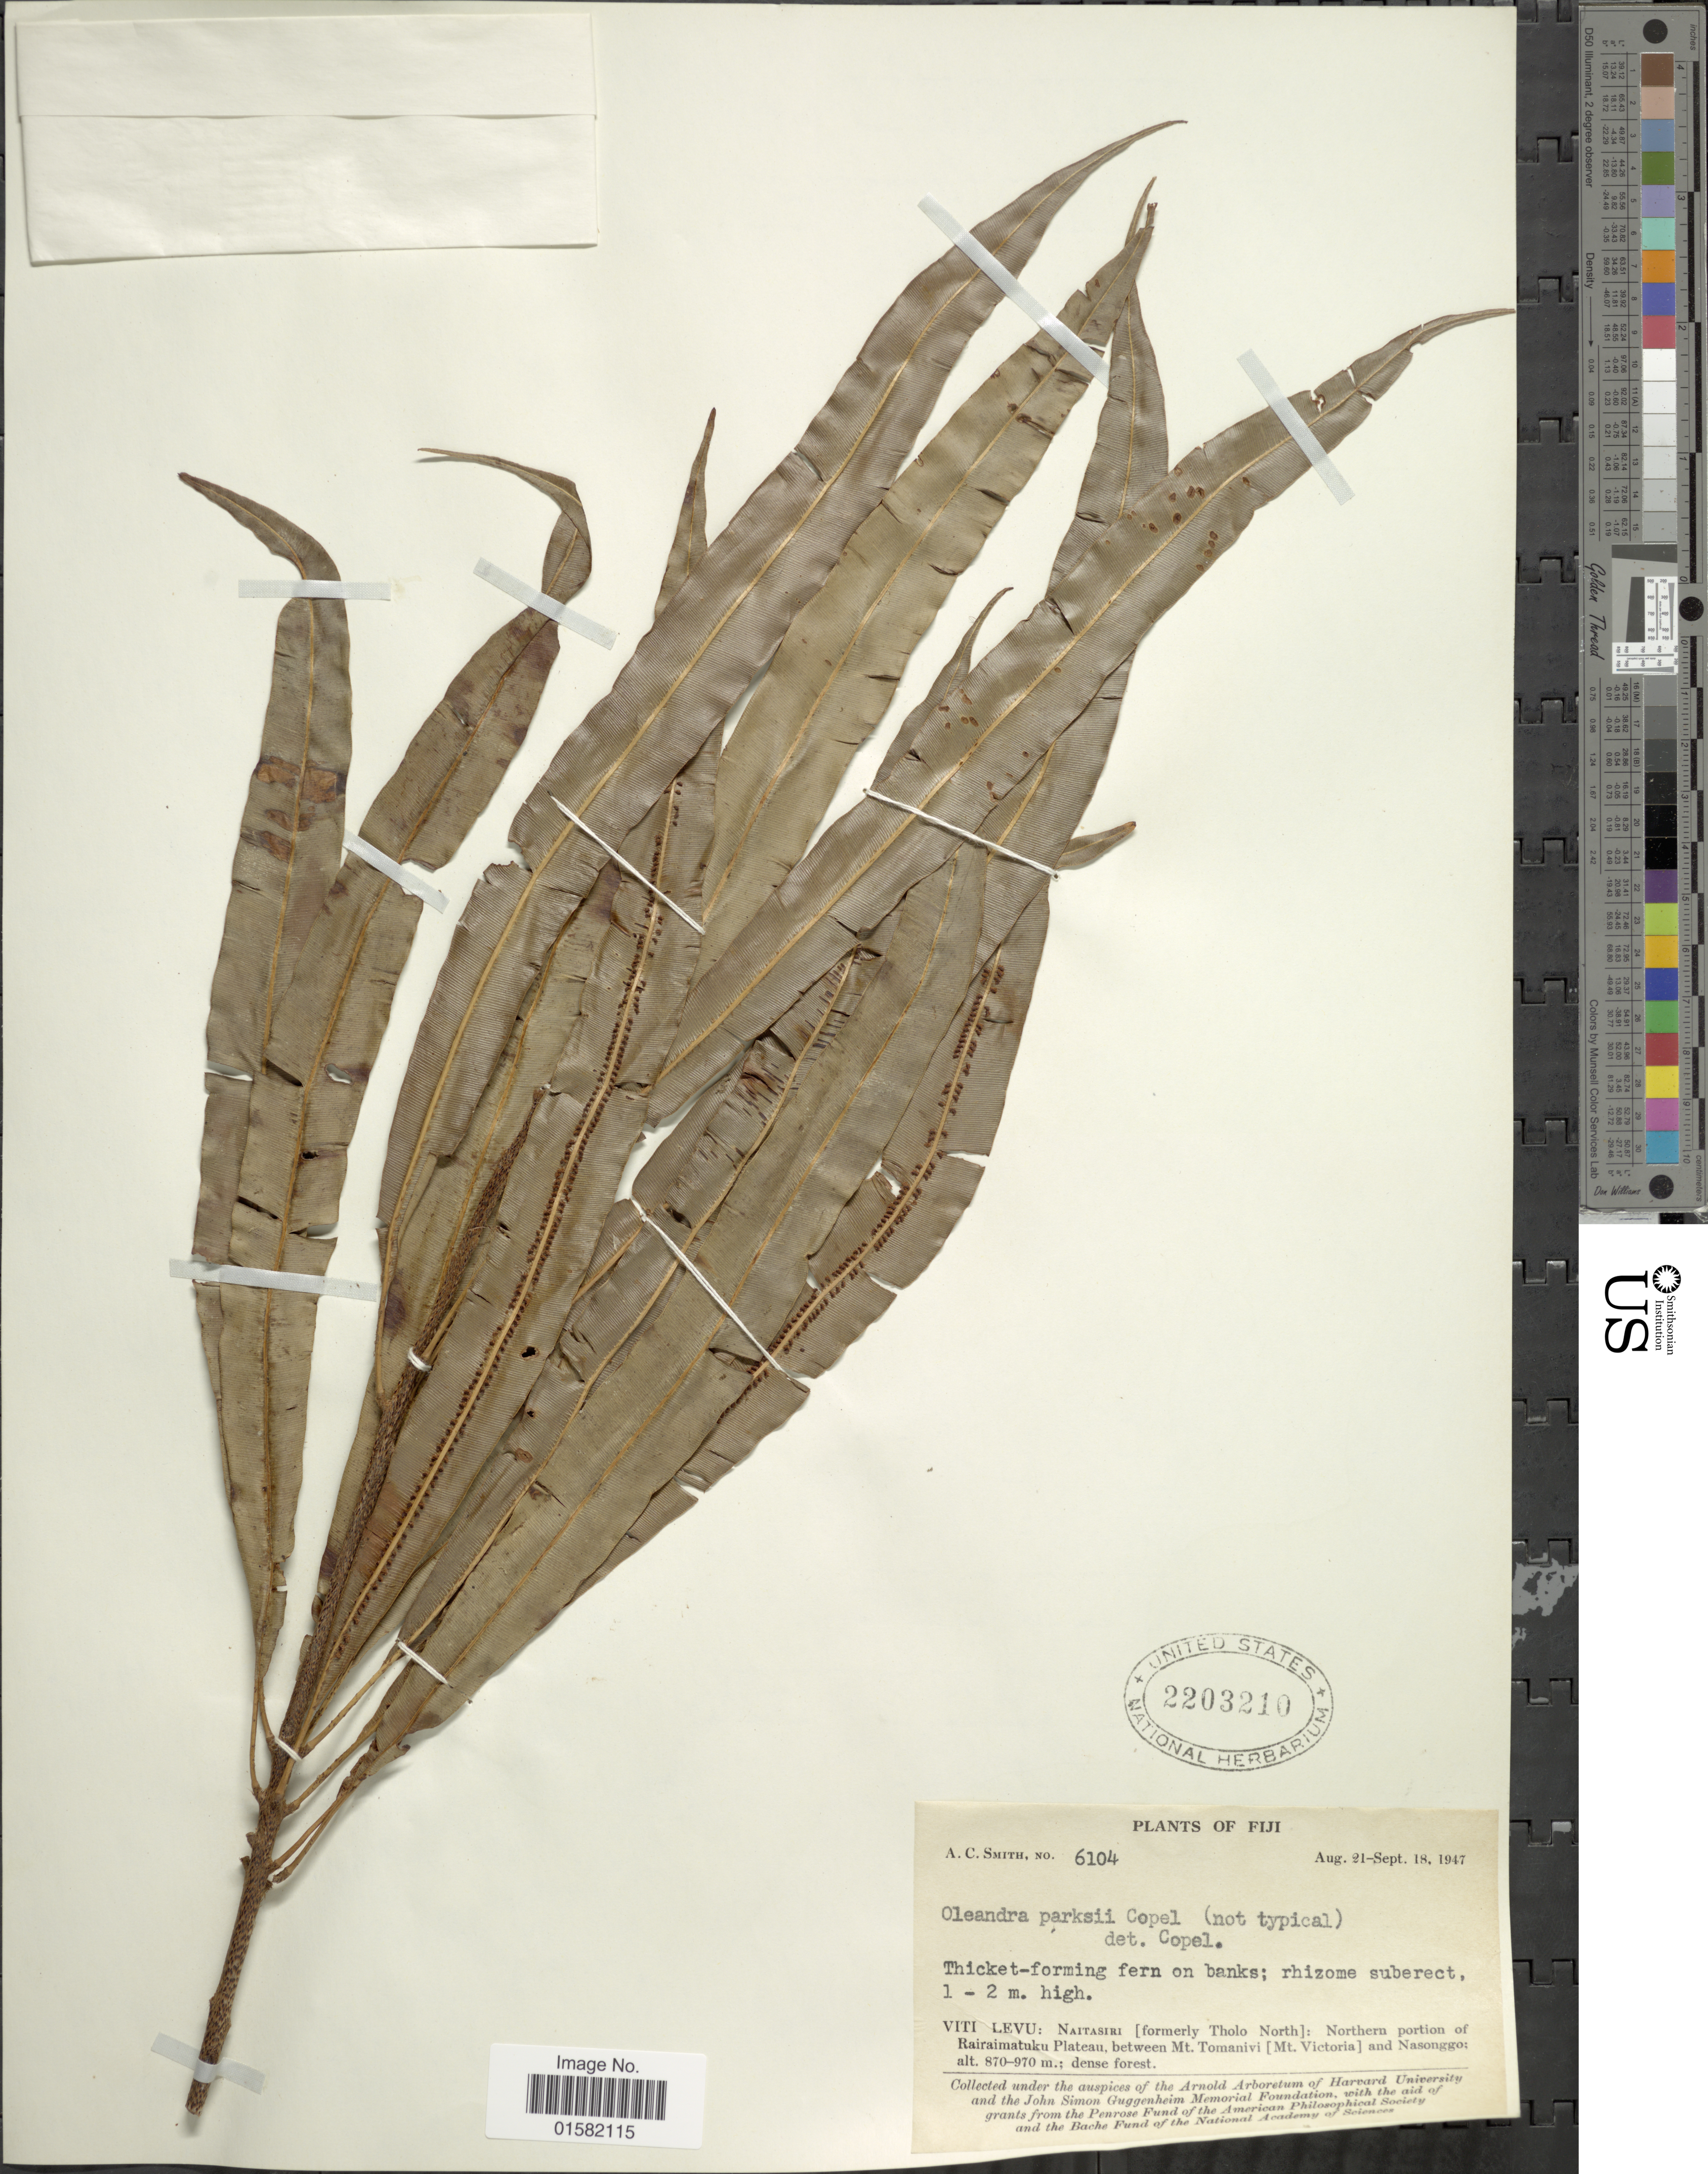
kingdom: Plantae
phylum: Tracheophyta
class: Polypodiopsida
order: Polypodiales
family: Oleandraceae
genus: Oleandra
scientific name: Oleandra parksii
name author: Copel.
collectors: A. C. Smith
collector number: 6104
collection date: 1947-08-21/1947-09-18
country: Fiji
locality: Fiji, Viti Levu: Naitasari (formerly Tholo North): Northern portion of Rairaimatuku Plateau, between Mt. Tomanivi (Mt. Vicotoria) and Nasonggo.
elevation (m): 870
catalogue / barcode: US 2203210